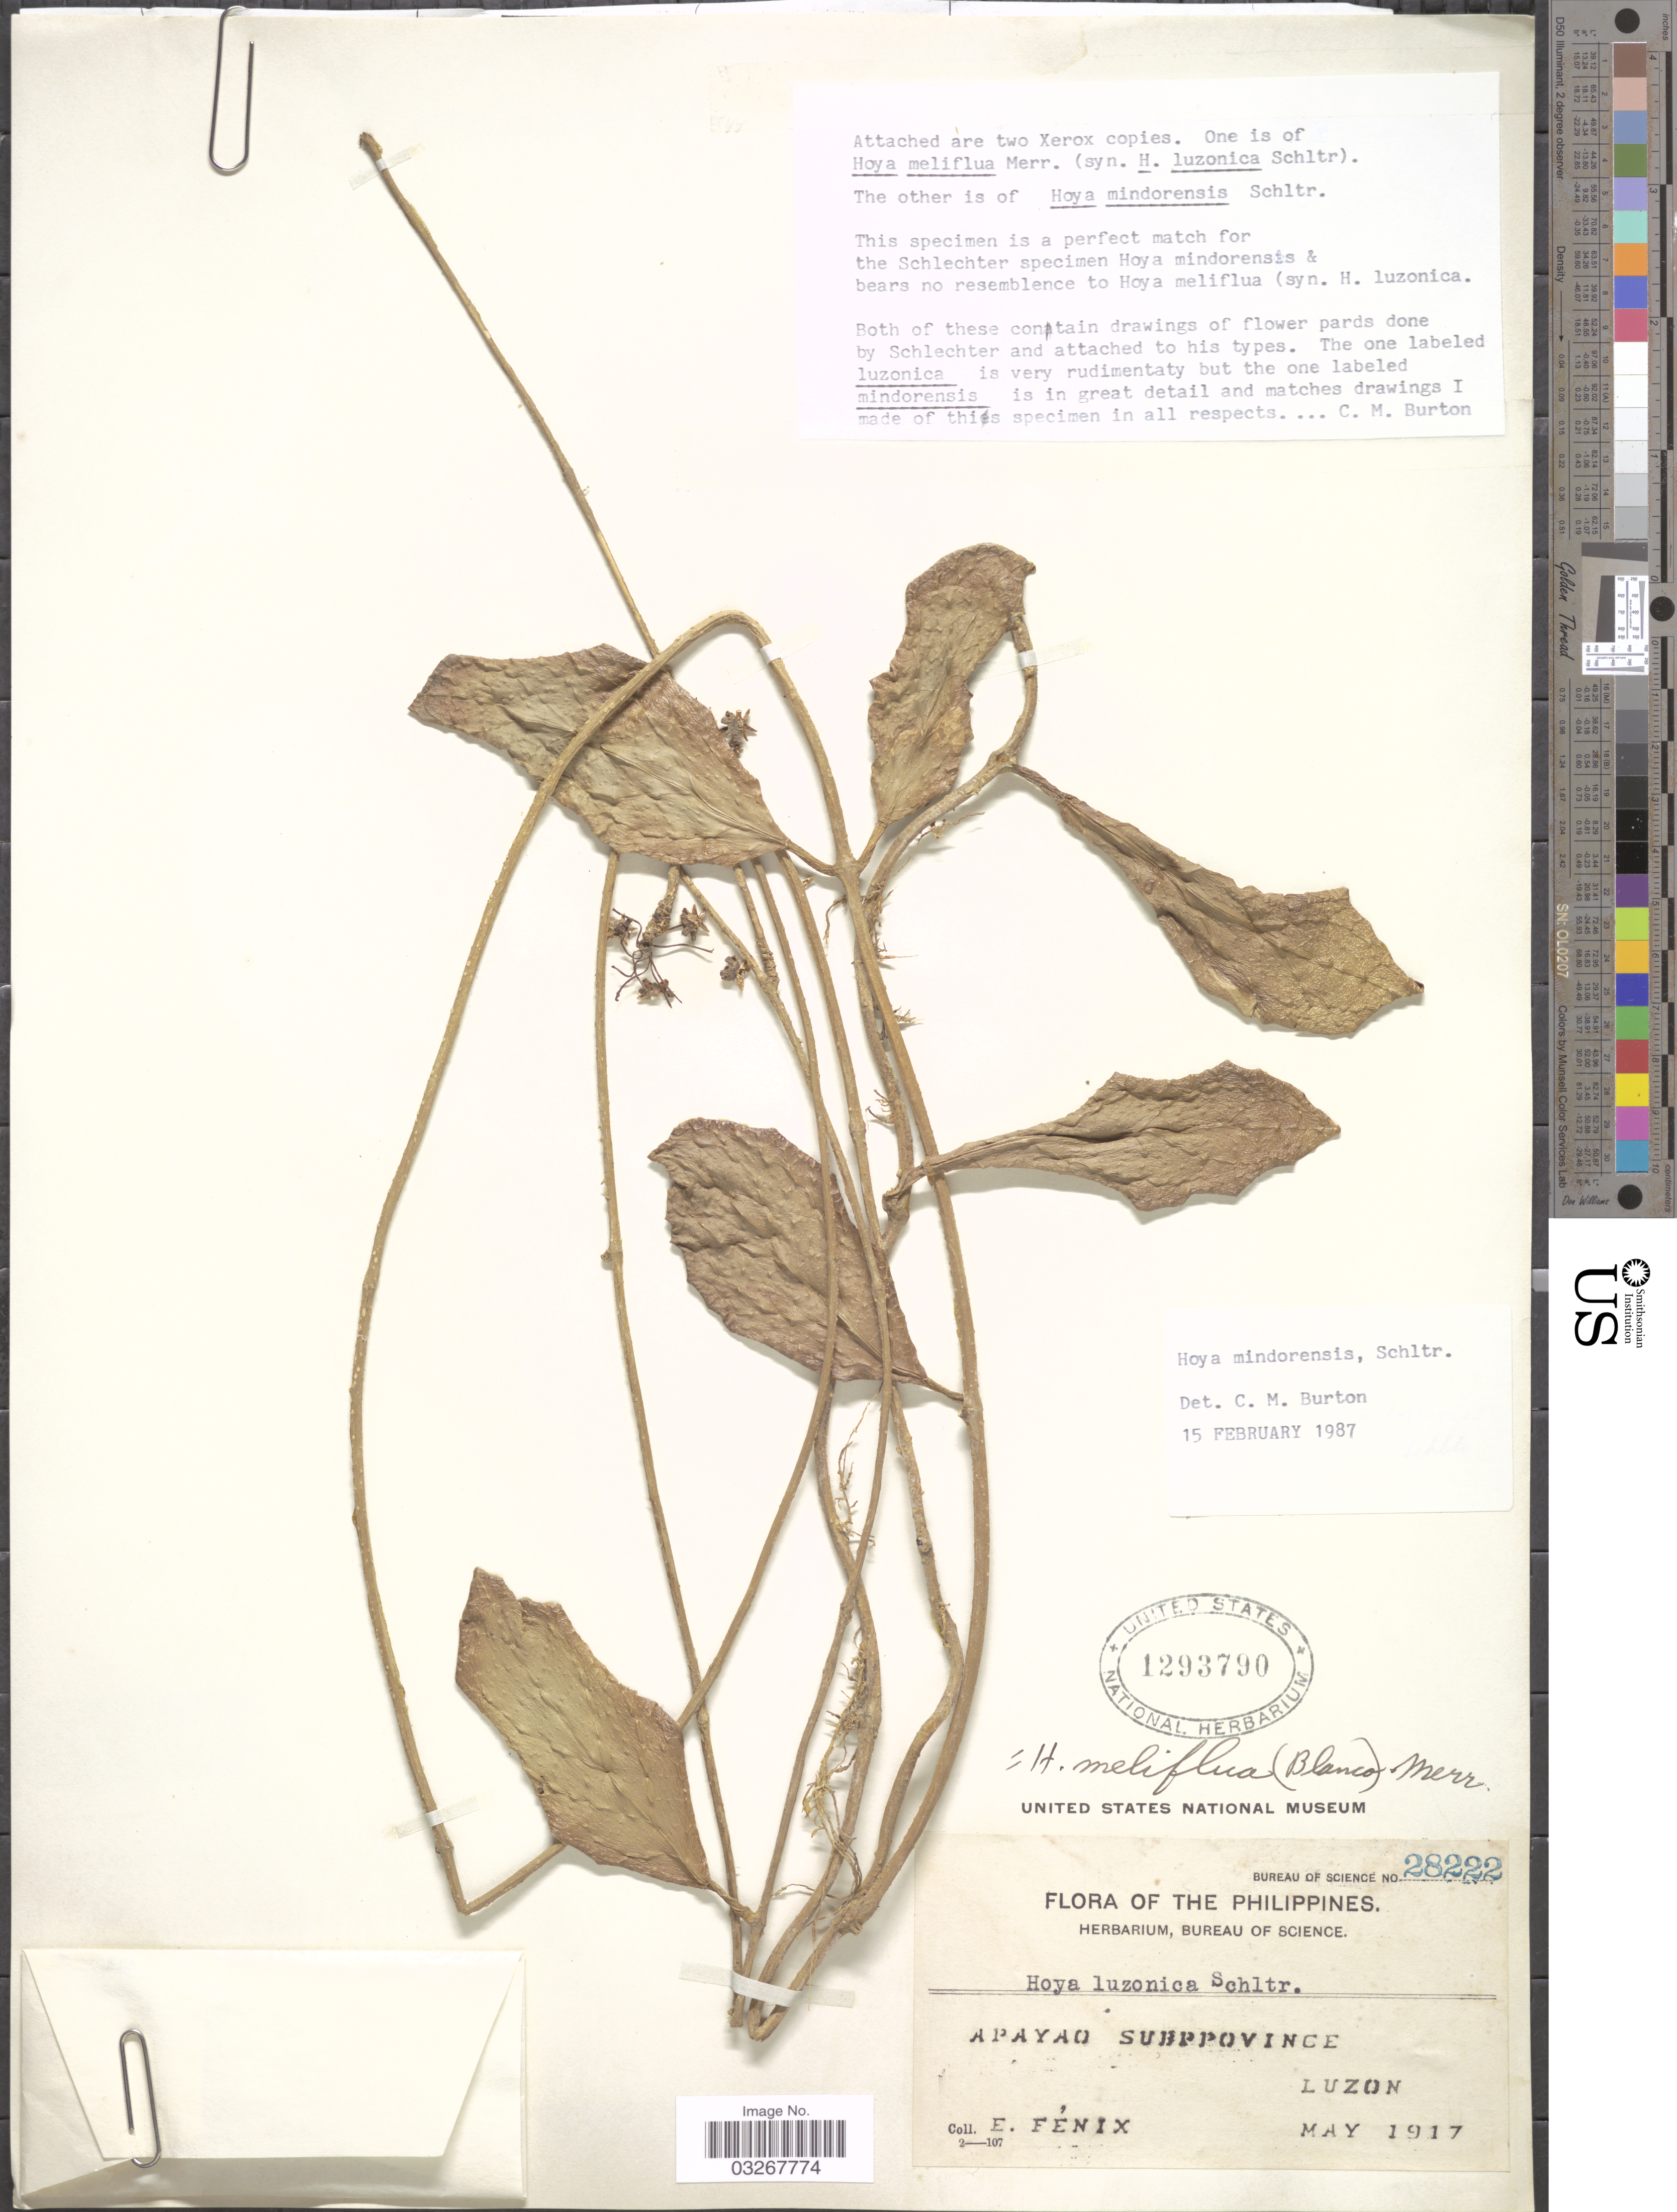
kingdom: Plantae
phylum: Tracheophyta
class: Magnoliopsida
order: Gentianales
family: Apocynaceae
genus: Hoya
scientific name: Hoya mindorensis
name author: Schltr.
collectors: E. Fénix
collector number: Bureau of Science 28222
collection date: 1917-05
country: Philippines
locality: Apayao Subprovince. Luzon.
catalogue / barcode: US 1293790